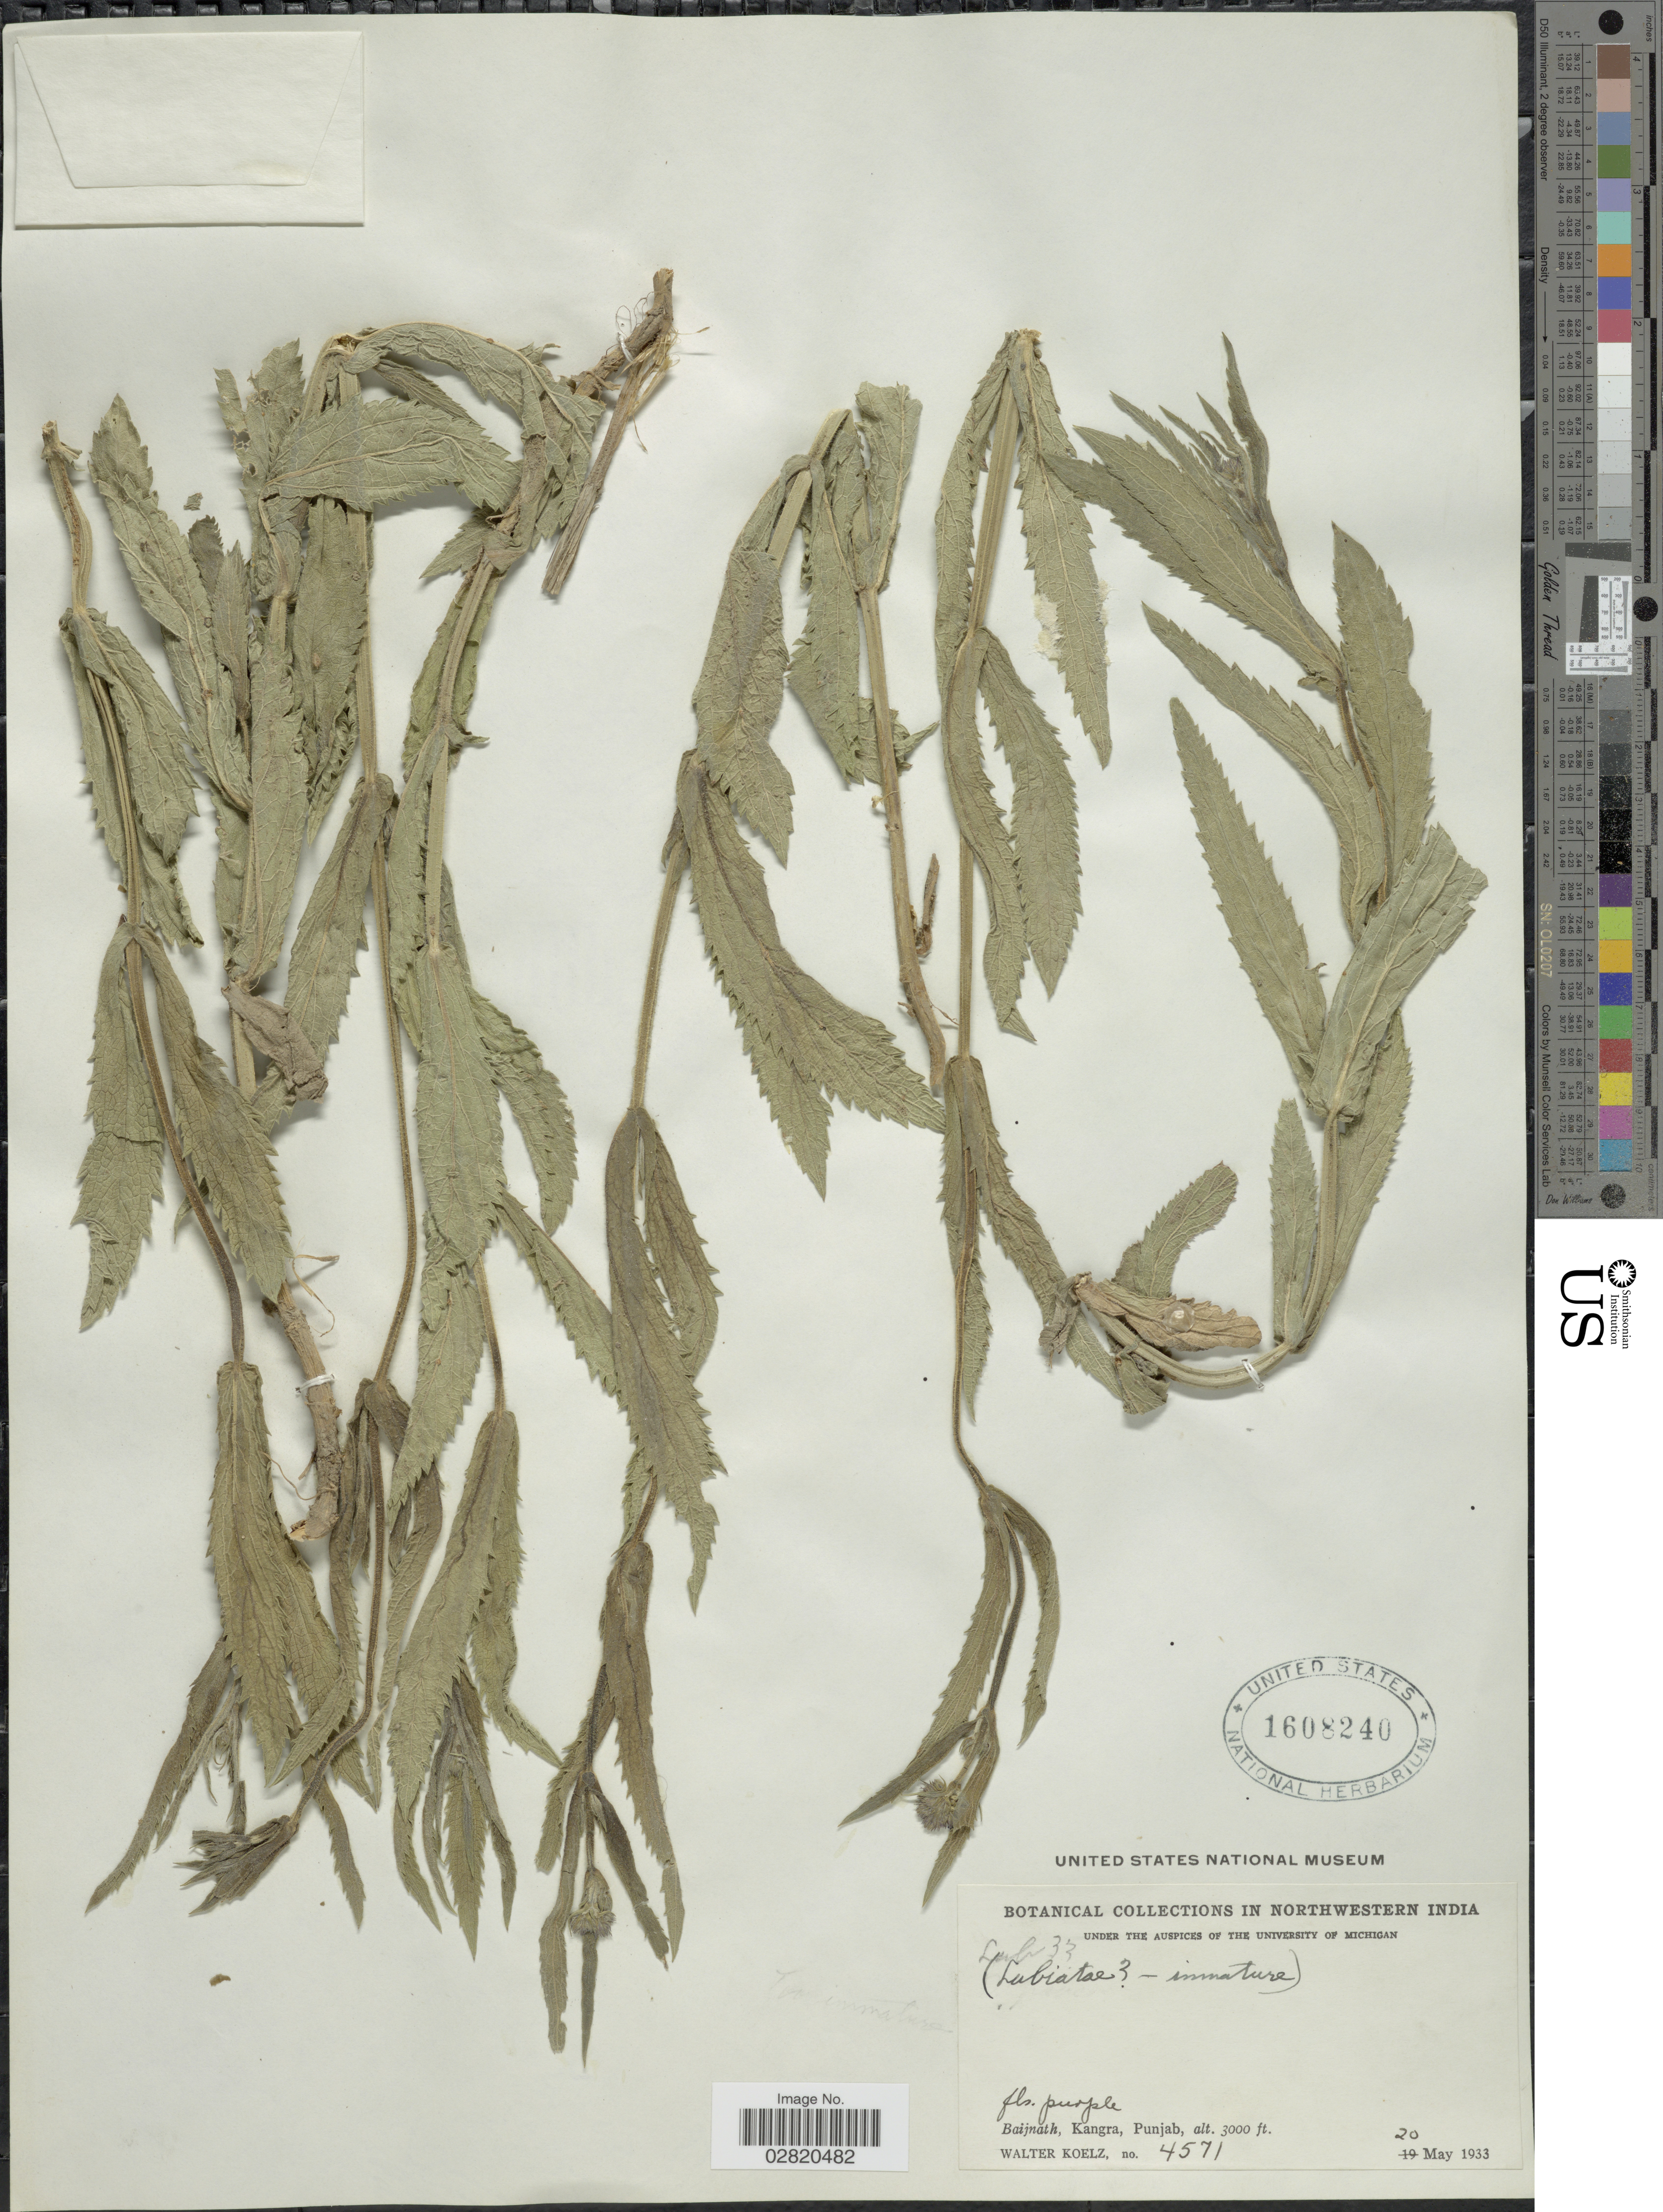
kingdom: Plantae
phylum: Tracheophyta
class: Magnoliopsida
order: Lamiales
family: Lamiaceae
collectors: W. N. Koelz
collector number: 4571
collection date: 1933-05-20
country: India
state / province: Punjab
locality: Northwerstern India. Baijnath, Kangra.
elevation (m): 914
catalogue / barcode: US 1608240